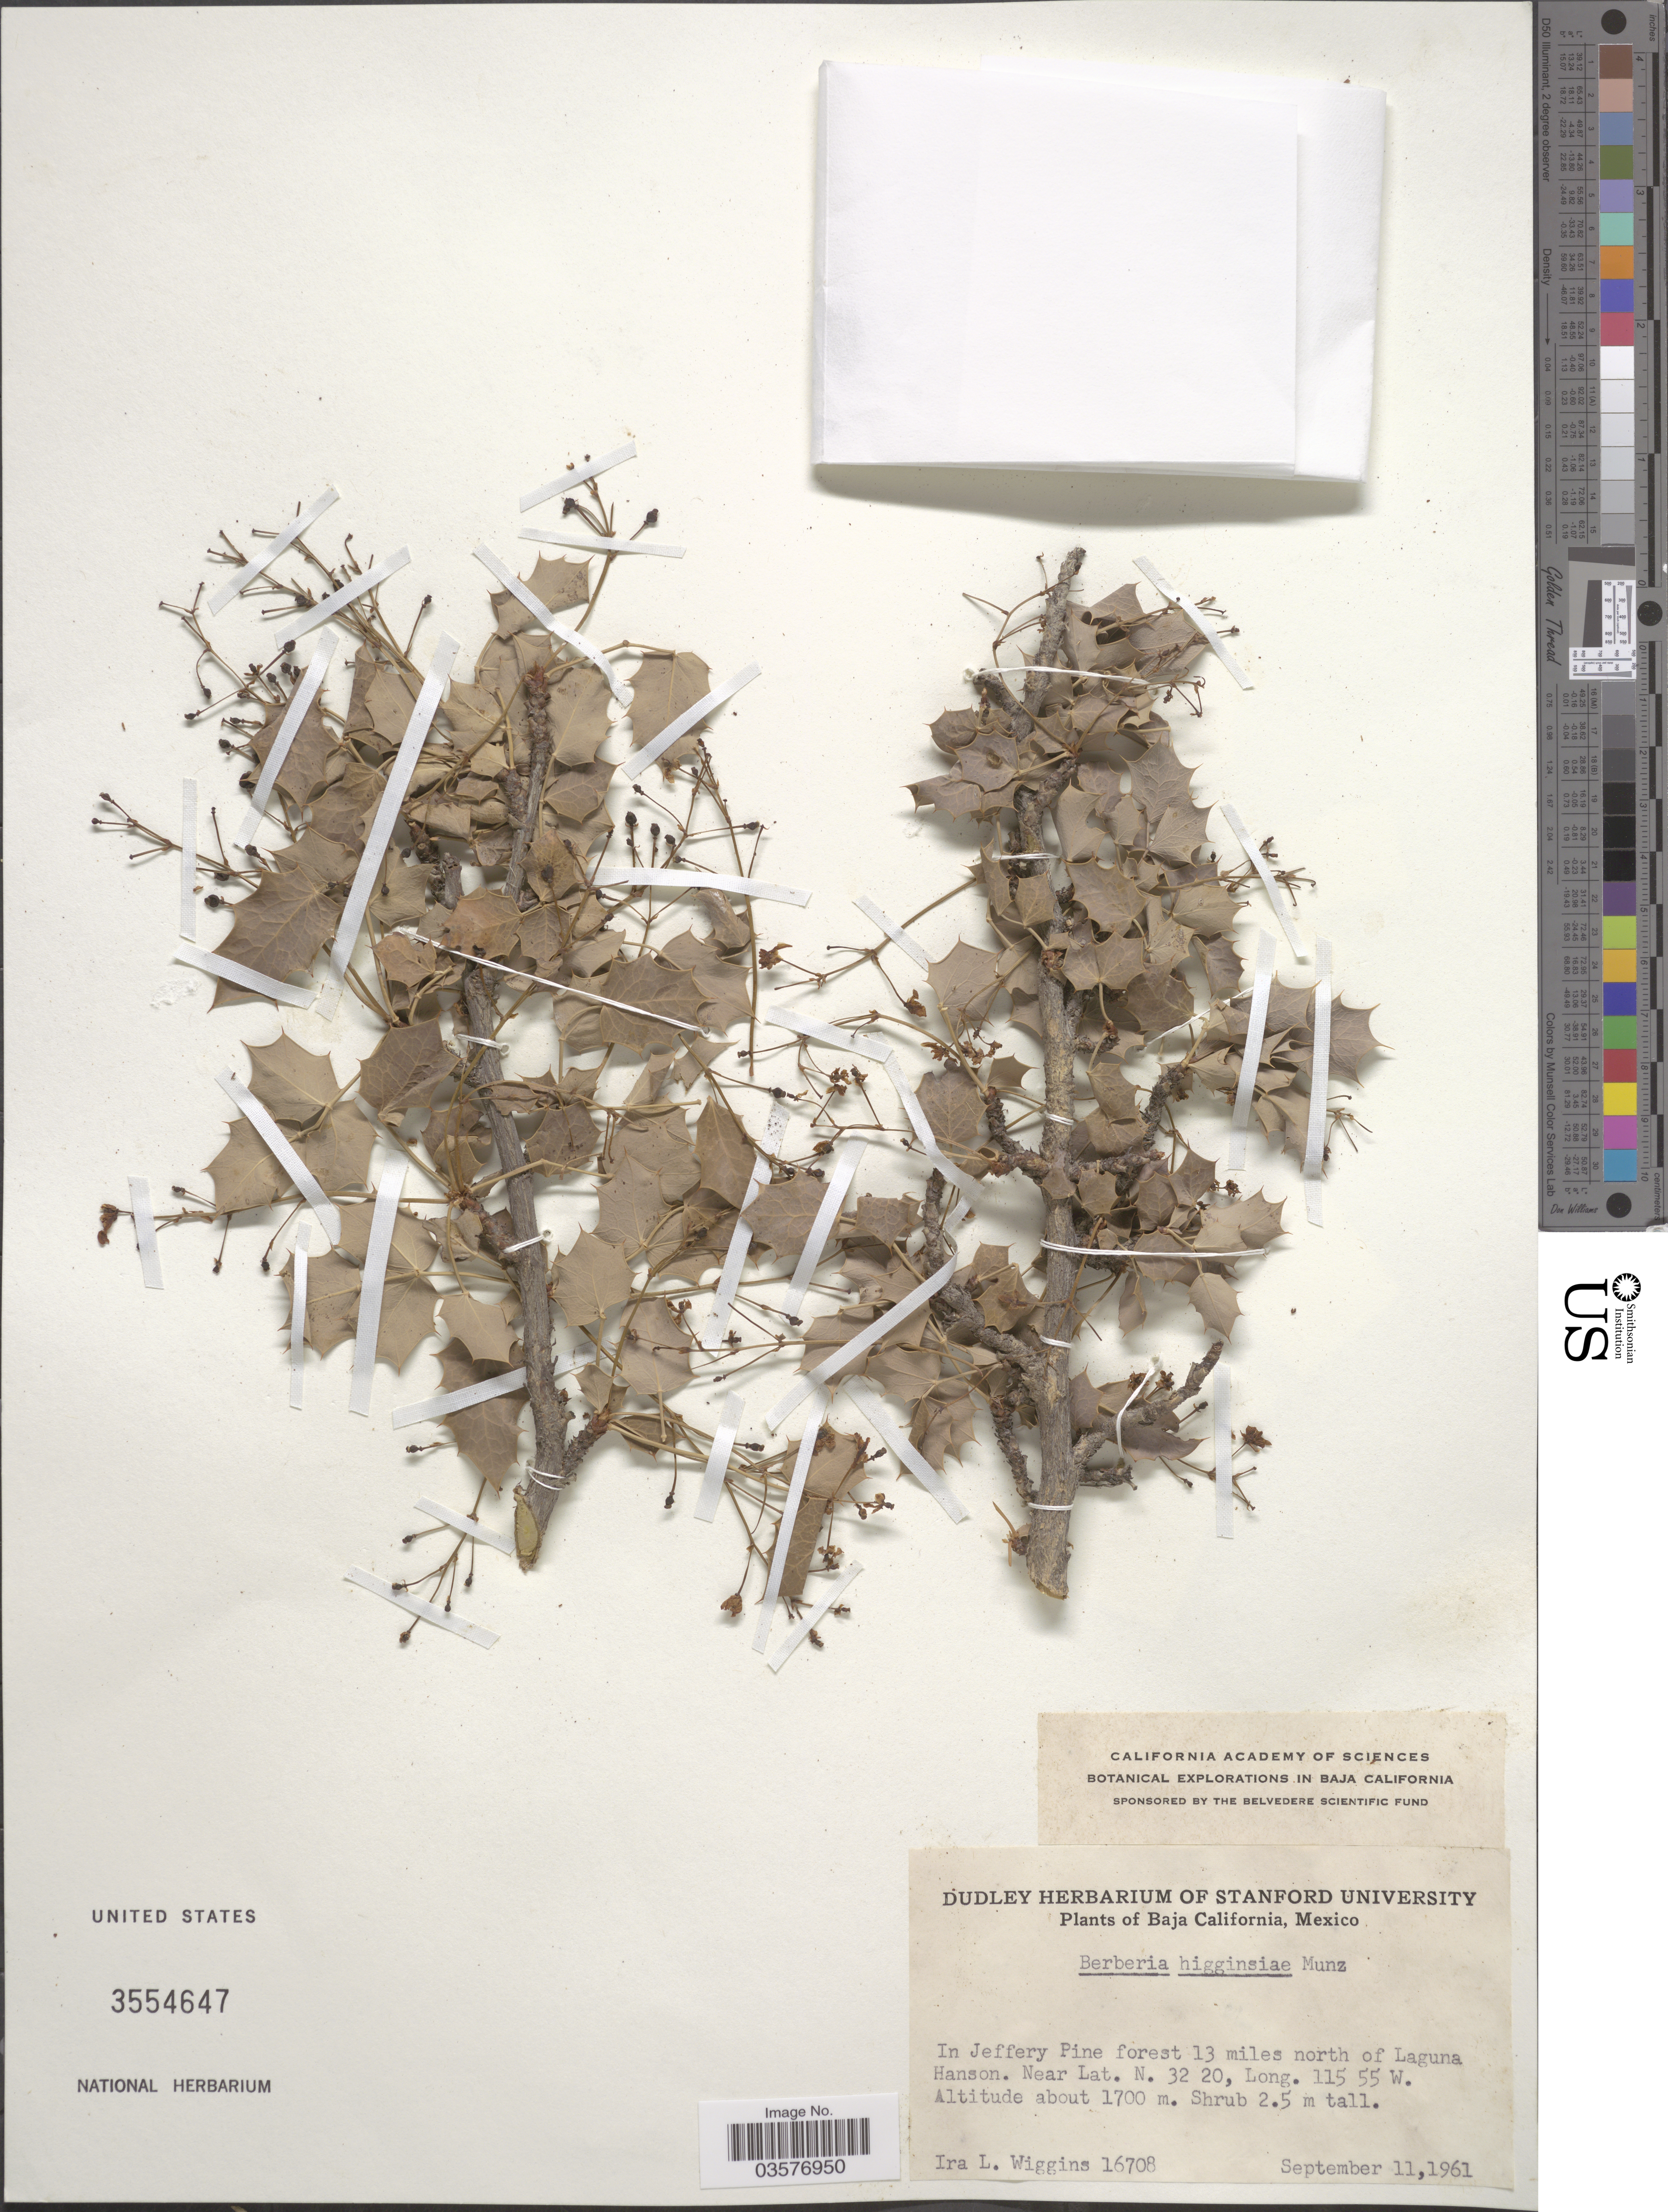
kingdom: Plantae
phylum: Tracheophyta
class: Magnoliopsida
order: Ranunculales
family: Berberidaceae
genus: Mahonia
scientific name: Mahonia higginsae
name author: (Munz) Ahrendt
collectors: I. L. Wiggins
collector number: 16708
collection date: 1961-09-11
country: Mexico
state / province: Baja California Norte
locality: In Jeffery Pine forest 13 miles north of Laguna Hanson.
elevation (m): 1700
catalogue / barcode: US 3554647